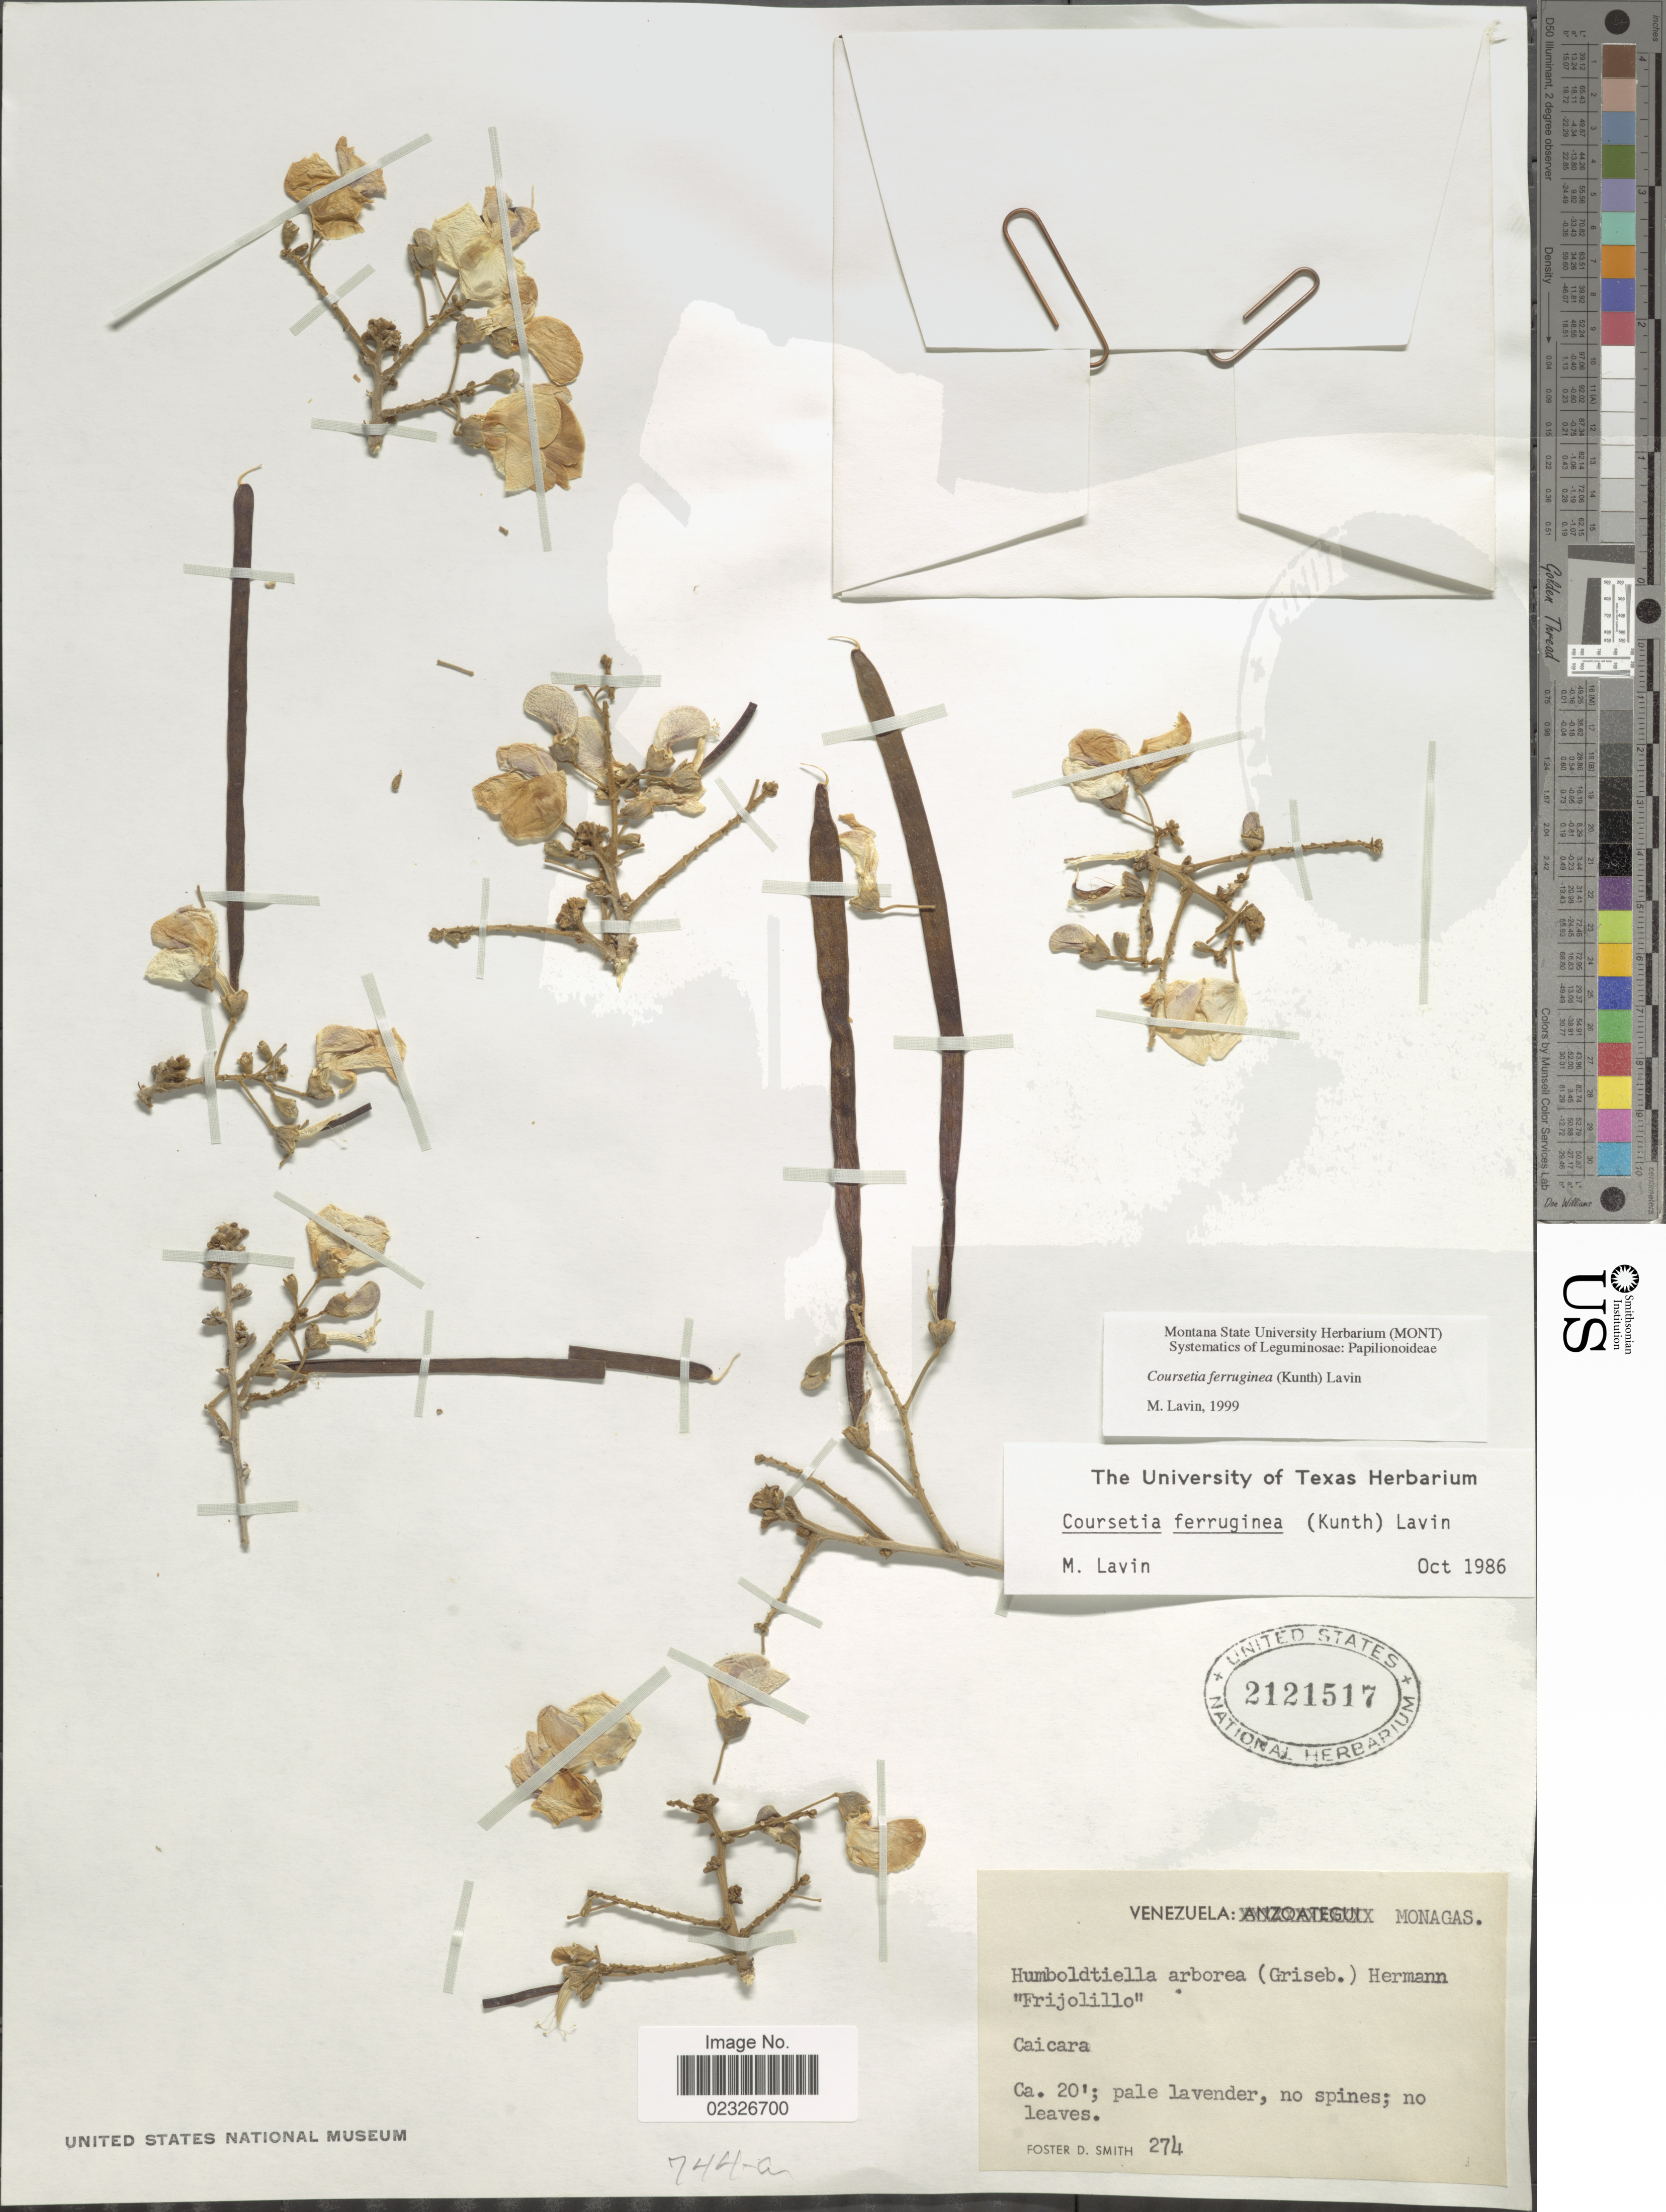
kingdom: Plantae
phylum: Tracheophyta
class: Magnoliopsida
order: Fabales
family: Fabaceae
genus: Coursetia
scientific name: Coursetia ferruginea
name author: (Kunth) Lavin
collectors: F. Smith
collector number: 274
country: Venezuela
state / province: Monagas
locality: Caicara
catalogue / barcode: US 2121517